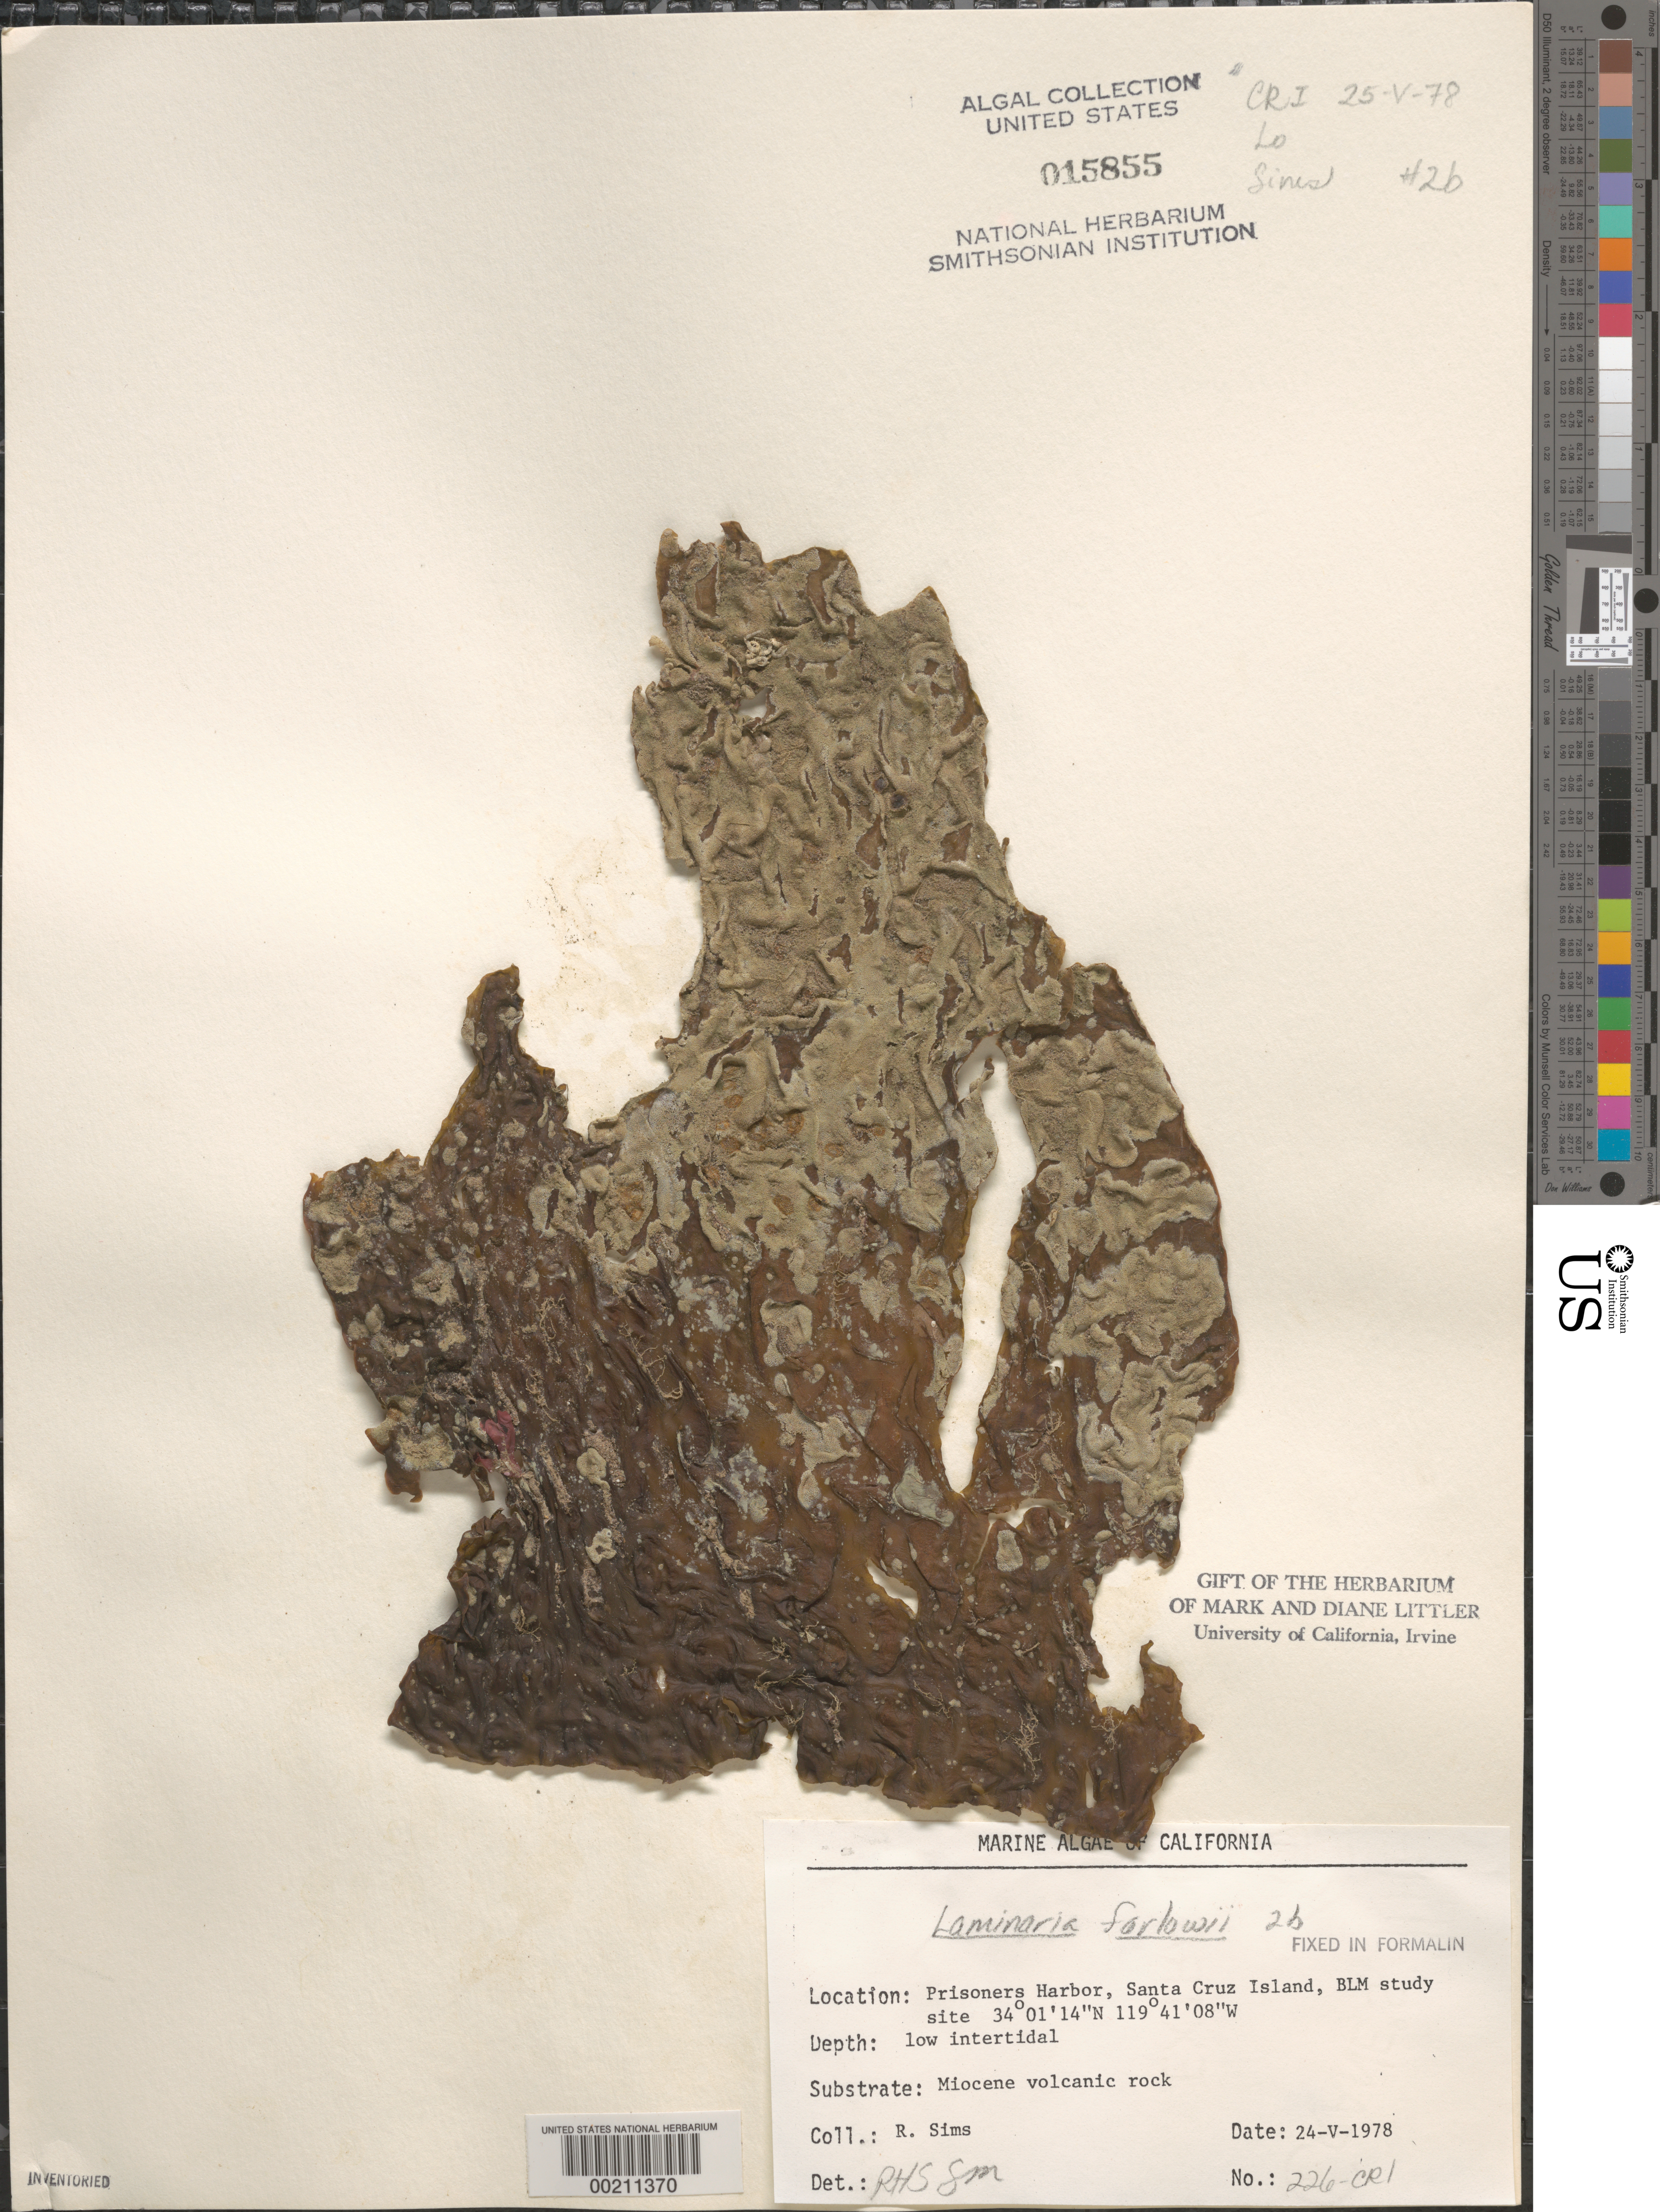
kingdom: Chromista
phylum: Ochrophyta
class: Phaeophyceae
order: Laminariales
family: Laminariaceae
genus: Laminaria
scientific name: Laminaria farlowii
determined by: Sims, Robert H.; Murray, S. N.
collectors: R. H. Sims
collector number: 226-cri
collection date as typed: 24 May 1978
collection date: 1978-05-24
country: United States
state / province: California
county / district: Santa Barbara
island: Santa Cruz Island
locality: Prisoners Harbor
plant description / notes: BLM-SOCALBIGHT Rocky Intertidal Survey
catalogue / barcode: US 15855